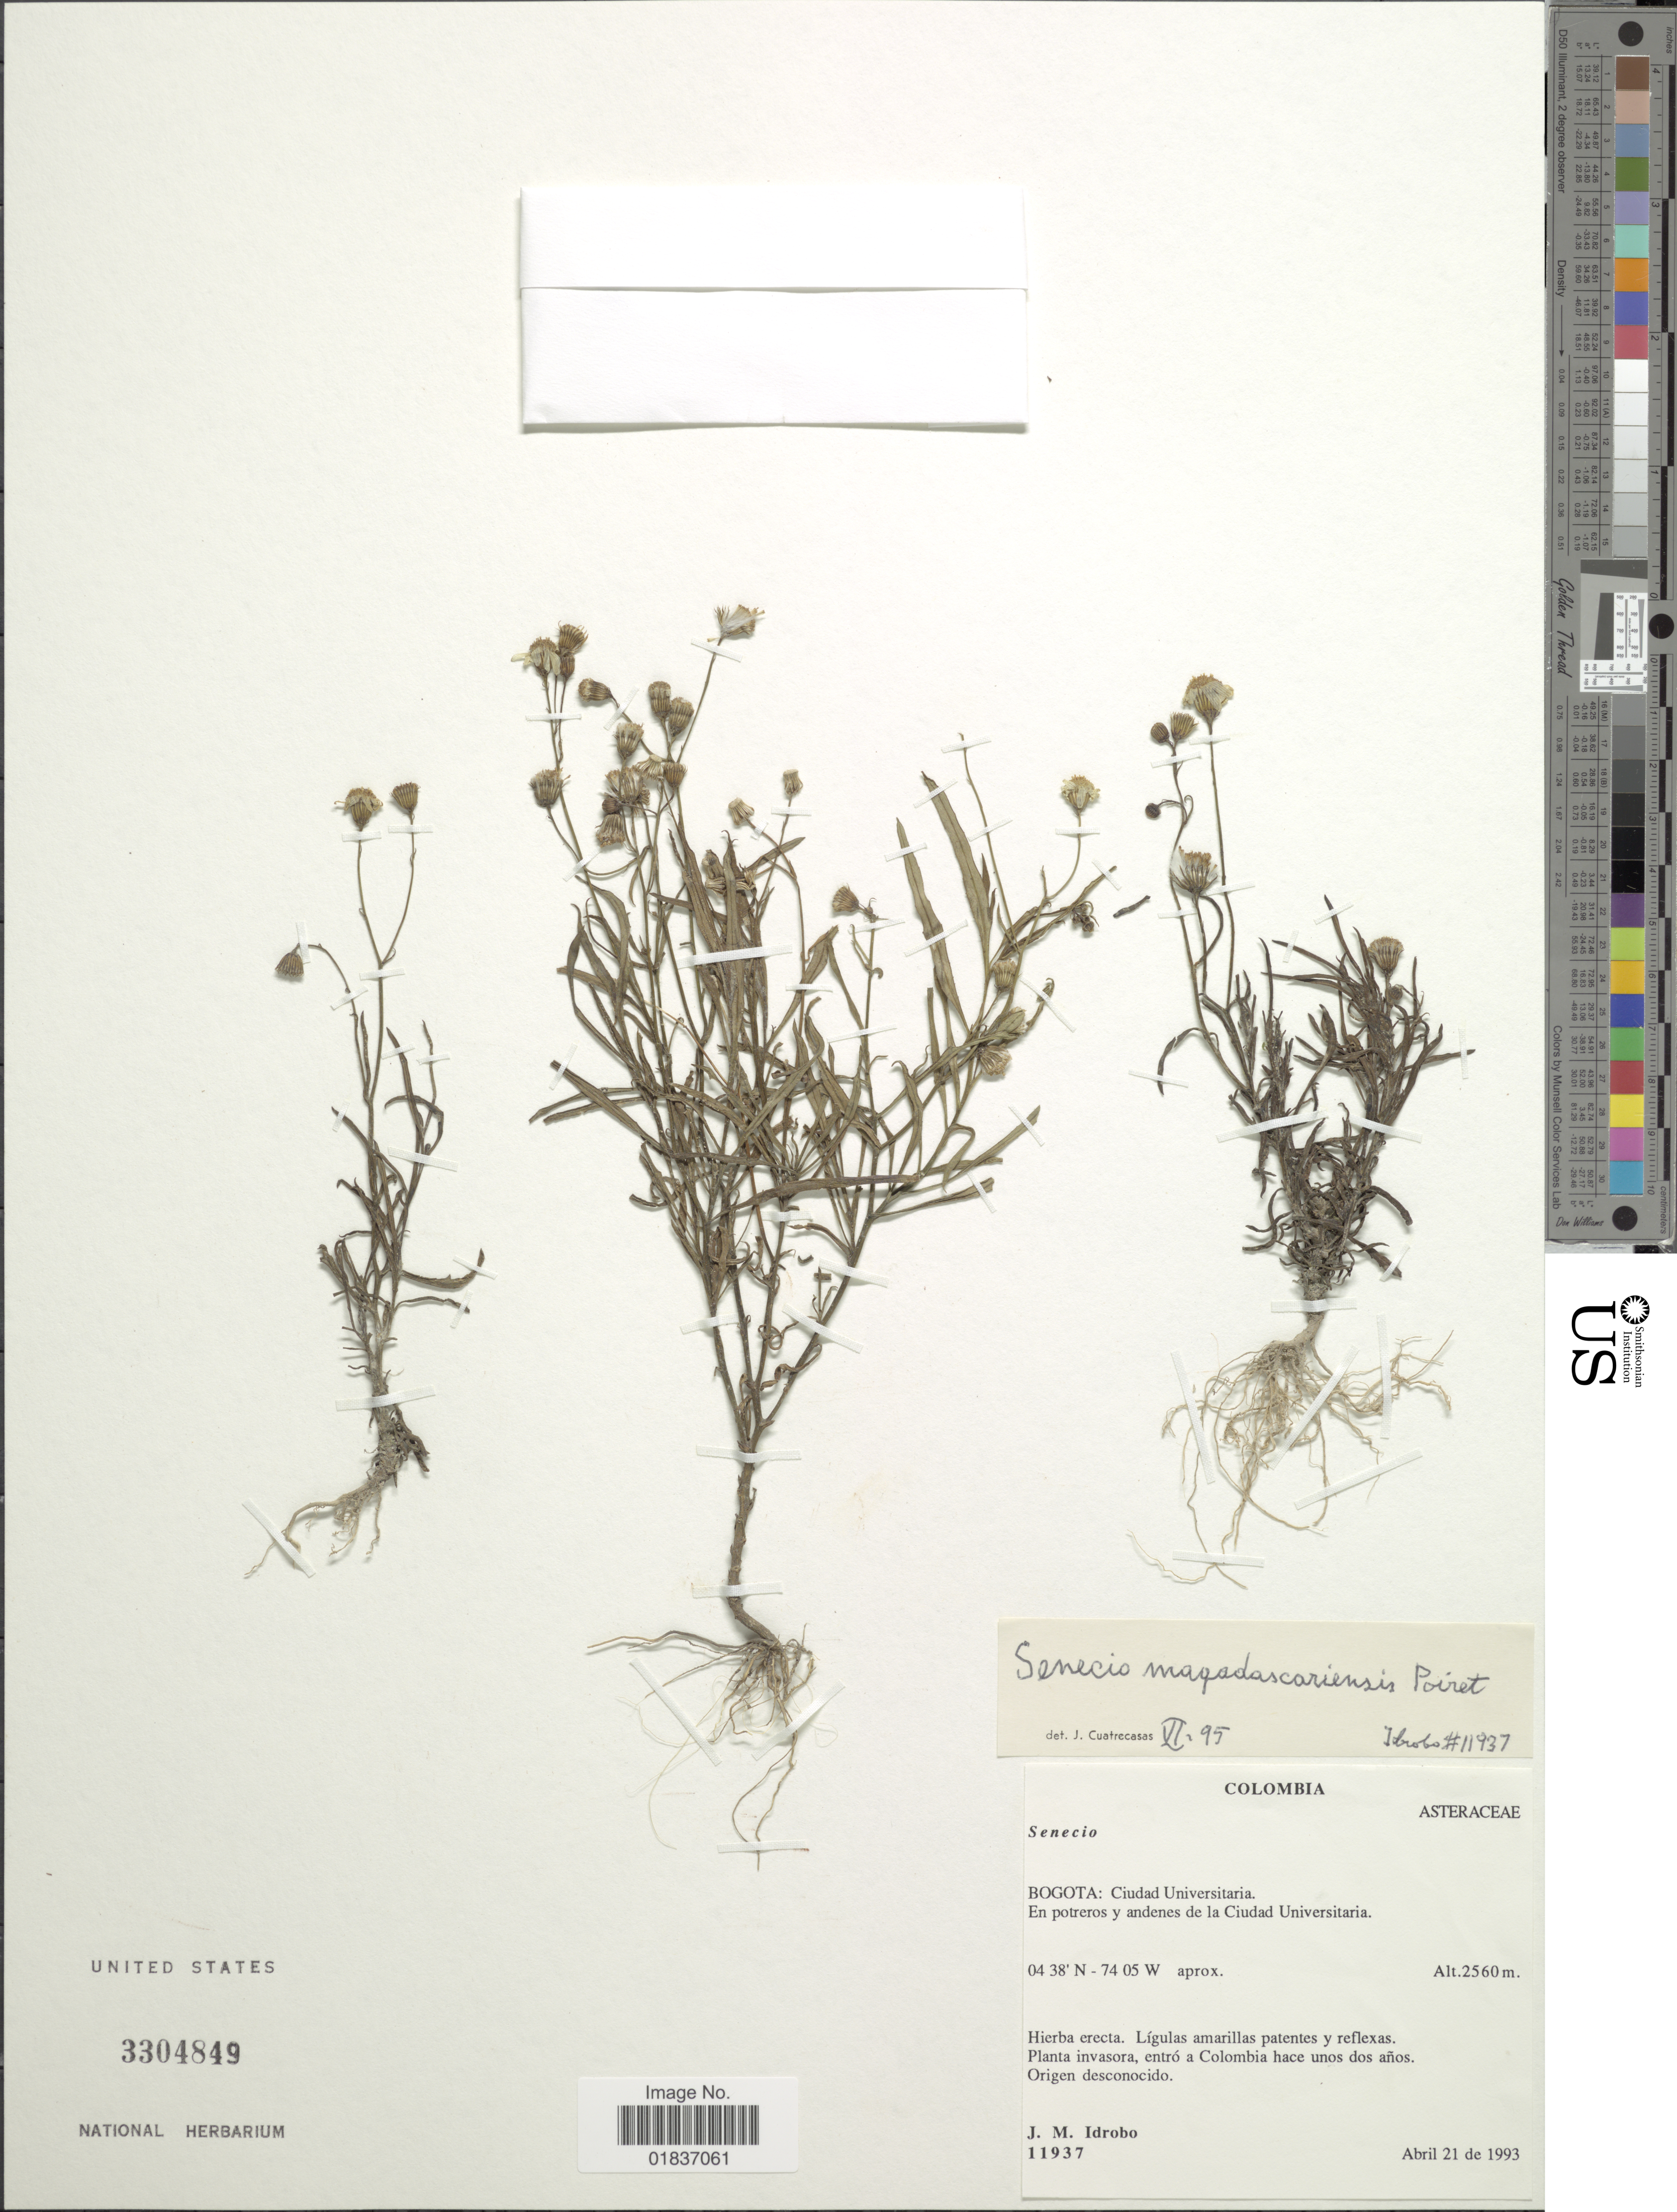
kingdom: Plantae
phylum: Tracheophyta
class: Magnoliopsida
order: Asterales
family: Asteraceae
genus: Senecio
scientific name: Senecio madagascariensis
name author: Poir.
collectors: J. M. Idrobo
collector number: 11937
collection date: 1993-04-21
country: Colombia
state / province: Bogota D.C.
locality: Bogota D.C.: Ciudad Universitaria. En potreros y andenes de la Ciudad Universitaria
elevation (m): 2560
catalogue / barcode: US 3304849